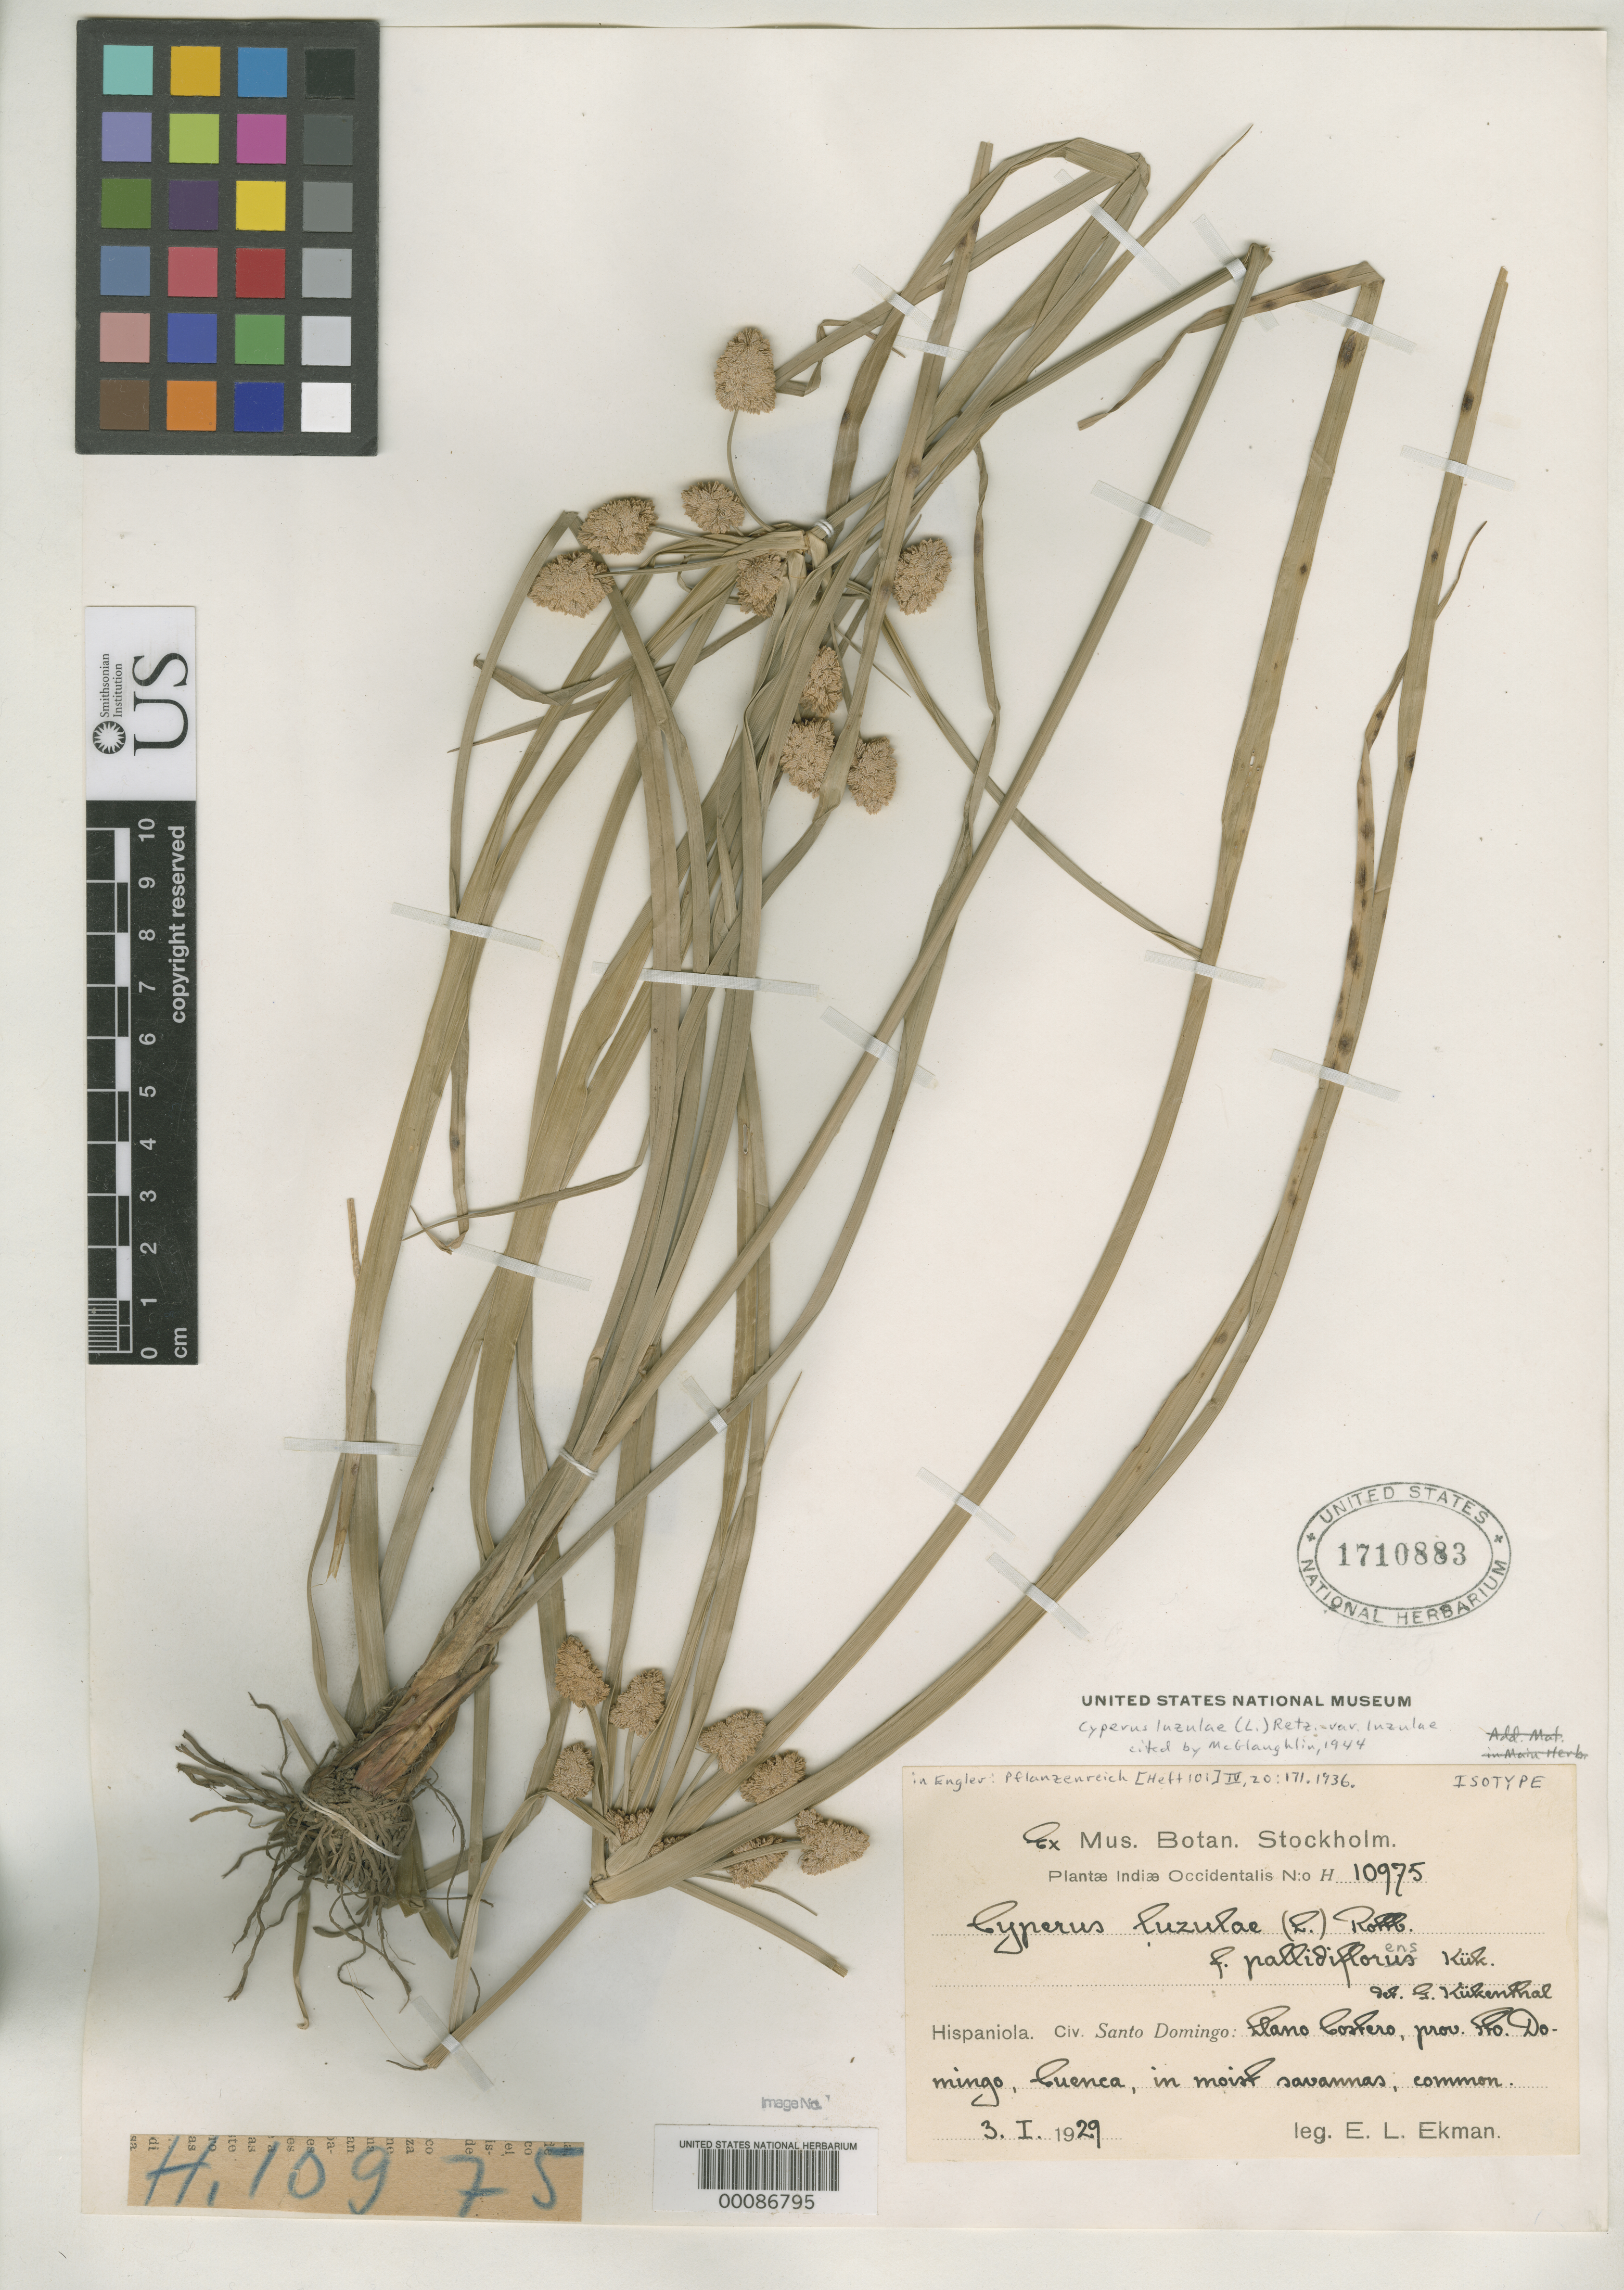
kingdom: Plantae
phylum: Tracheophyta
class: Liliopsida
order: Poales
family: Cyperaceae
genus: Cyperus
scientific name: Cyperus luzulae f. pallidiflorens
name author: Kük. in Engl.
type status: Isotype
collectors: E. L. Ekman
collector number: H 10975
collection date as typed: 03 Jan 1929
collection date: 1929-01-03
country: Dominican Republic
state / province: Distrito Nacional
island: Hispaniola Island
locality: Llano Costero, Cuenca, Santo Domingo Prov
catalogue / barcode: US 1710883